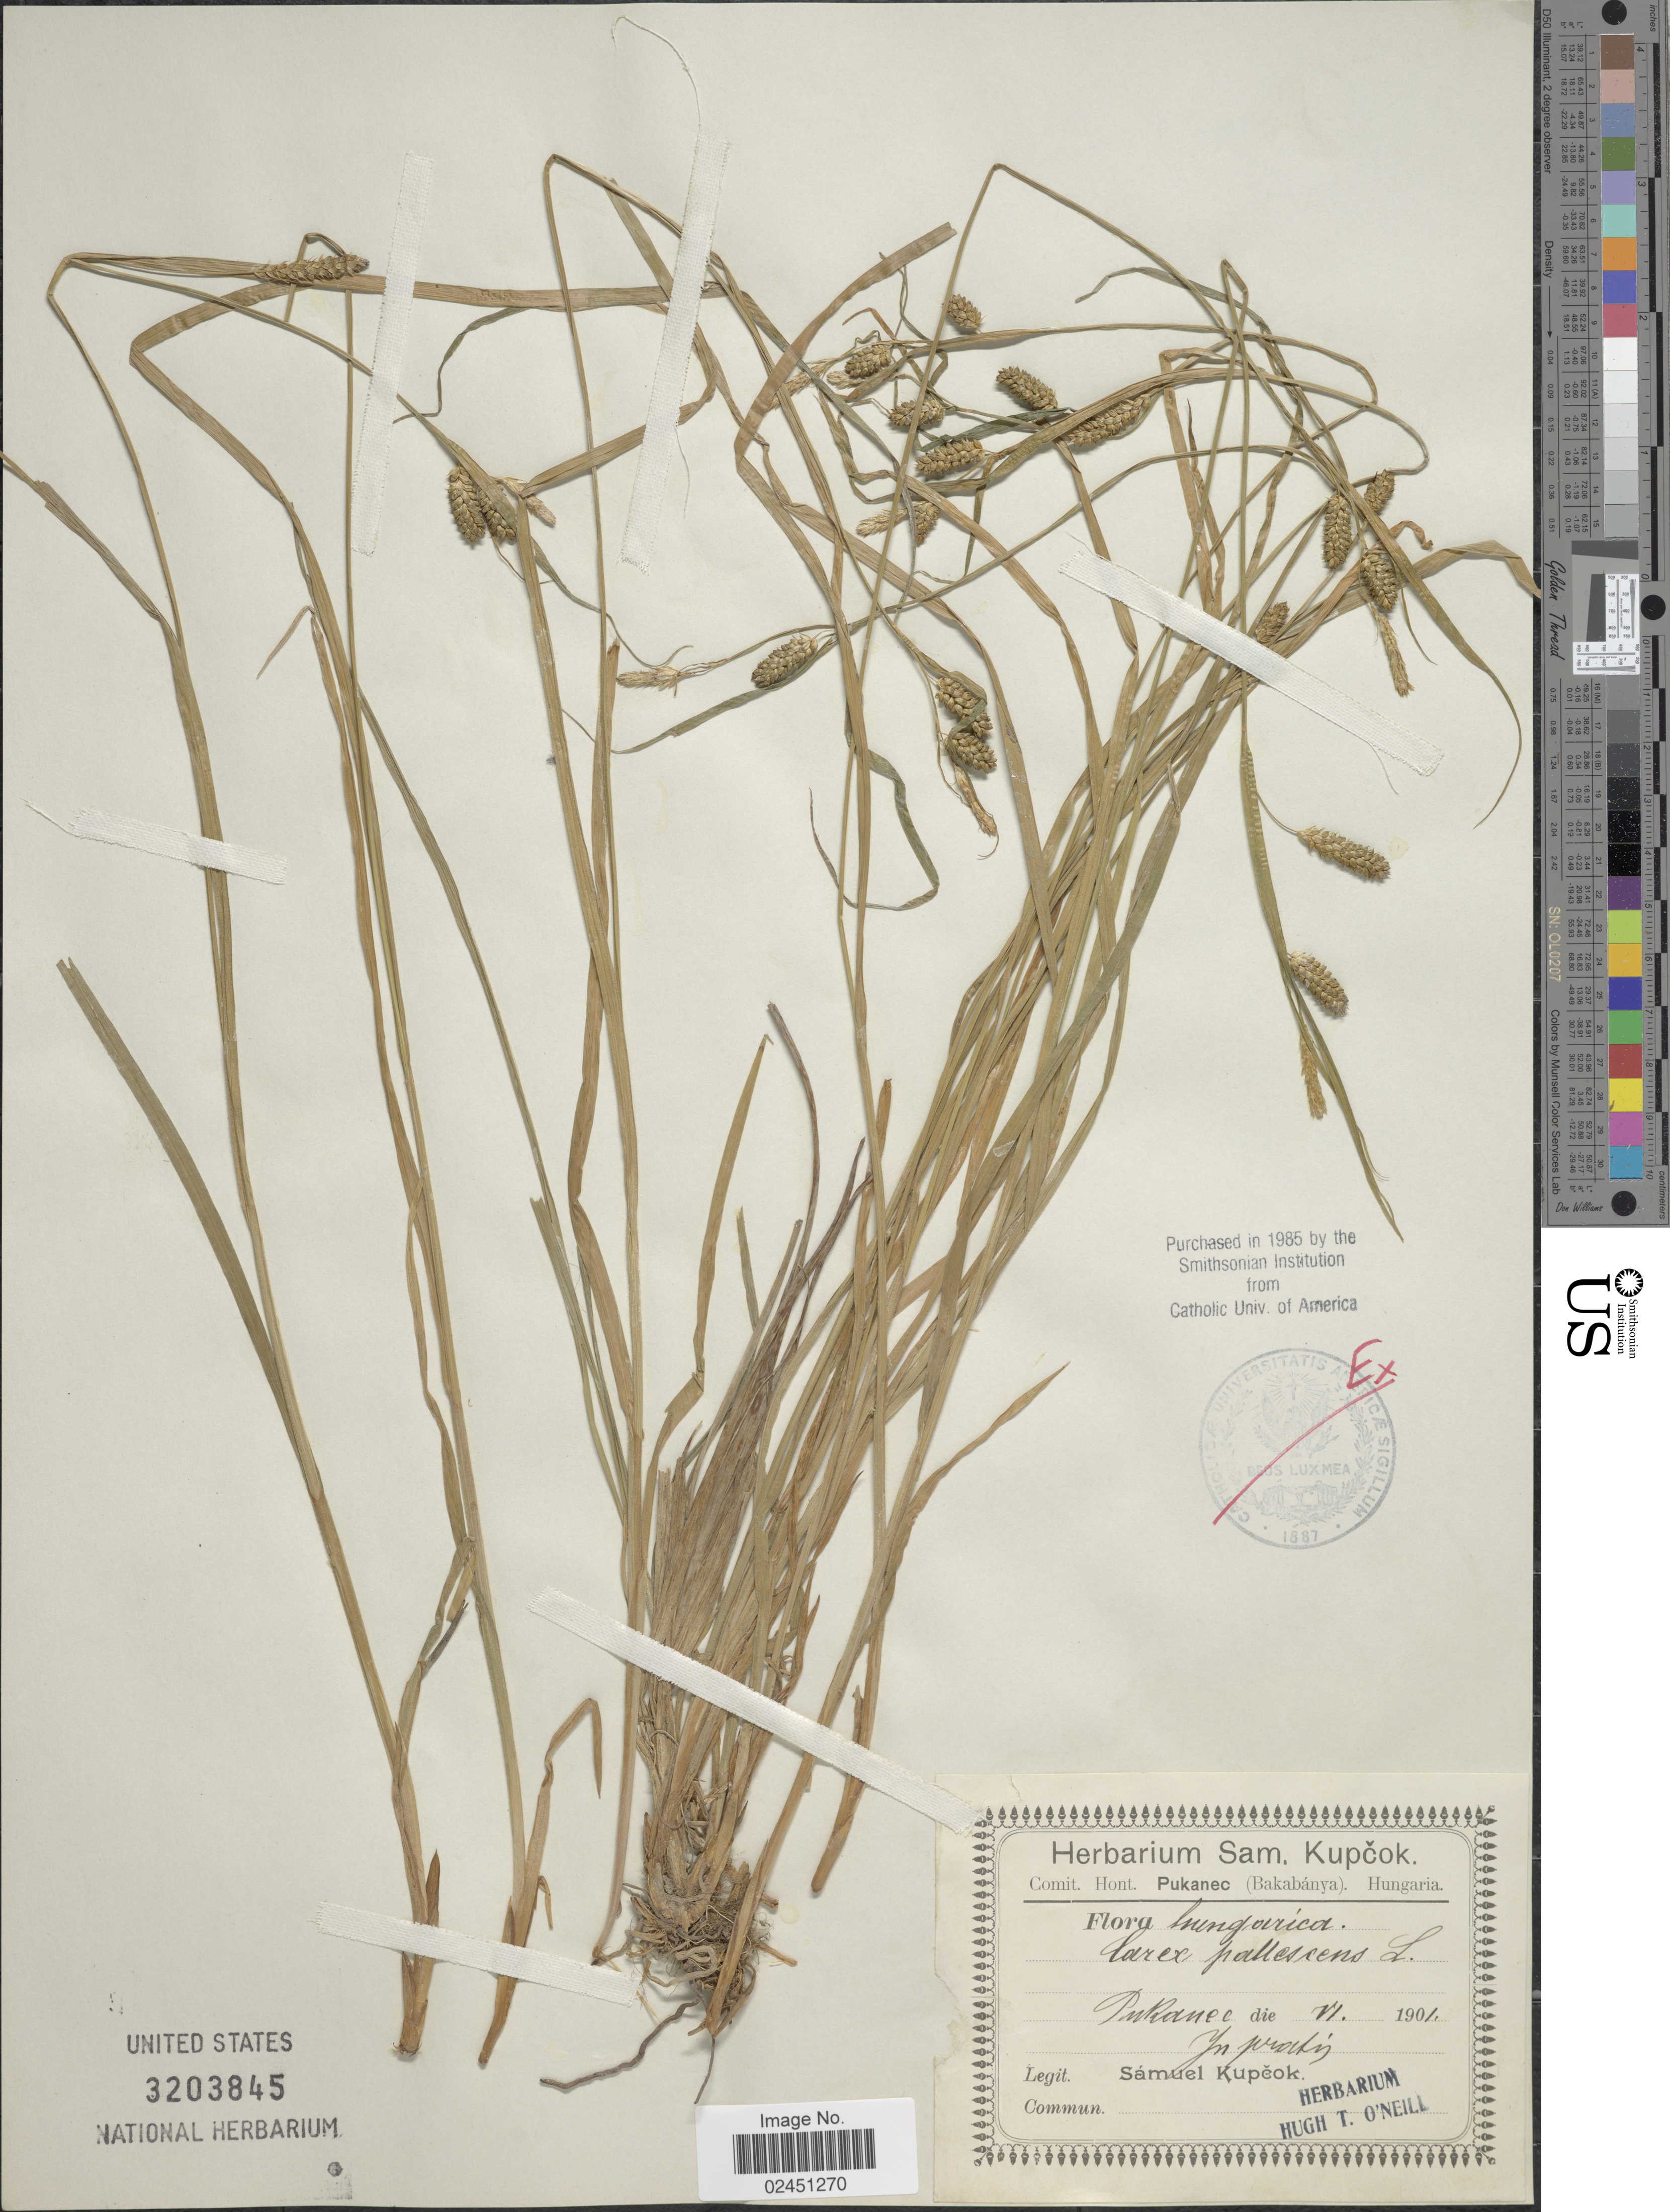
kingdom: Plantae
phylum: Tracheophyta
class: Liliopsida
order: Poales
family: Cyperaceae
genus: Carex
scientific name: Carex pallescens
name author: L.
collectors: S. Kupcok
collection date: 1901-06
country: Slovakia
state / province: Nitriansky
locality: Pukanec. In pratis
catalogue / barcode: US 3203845